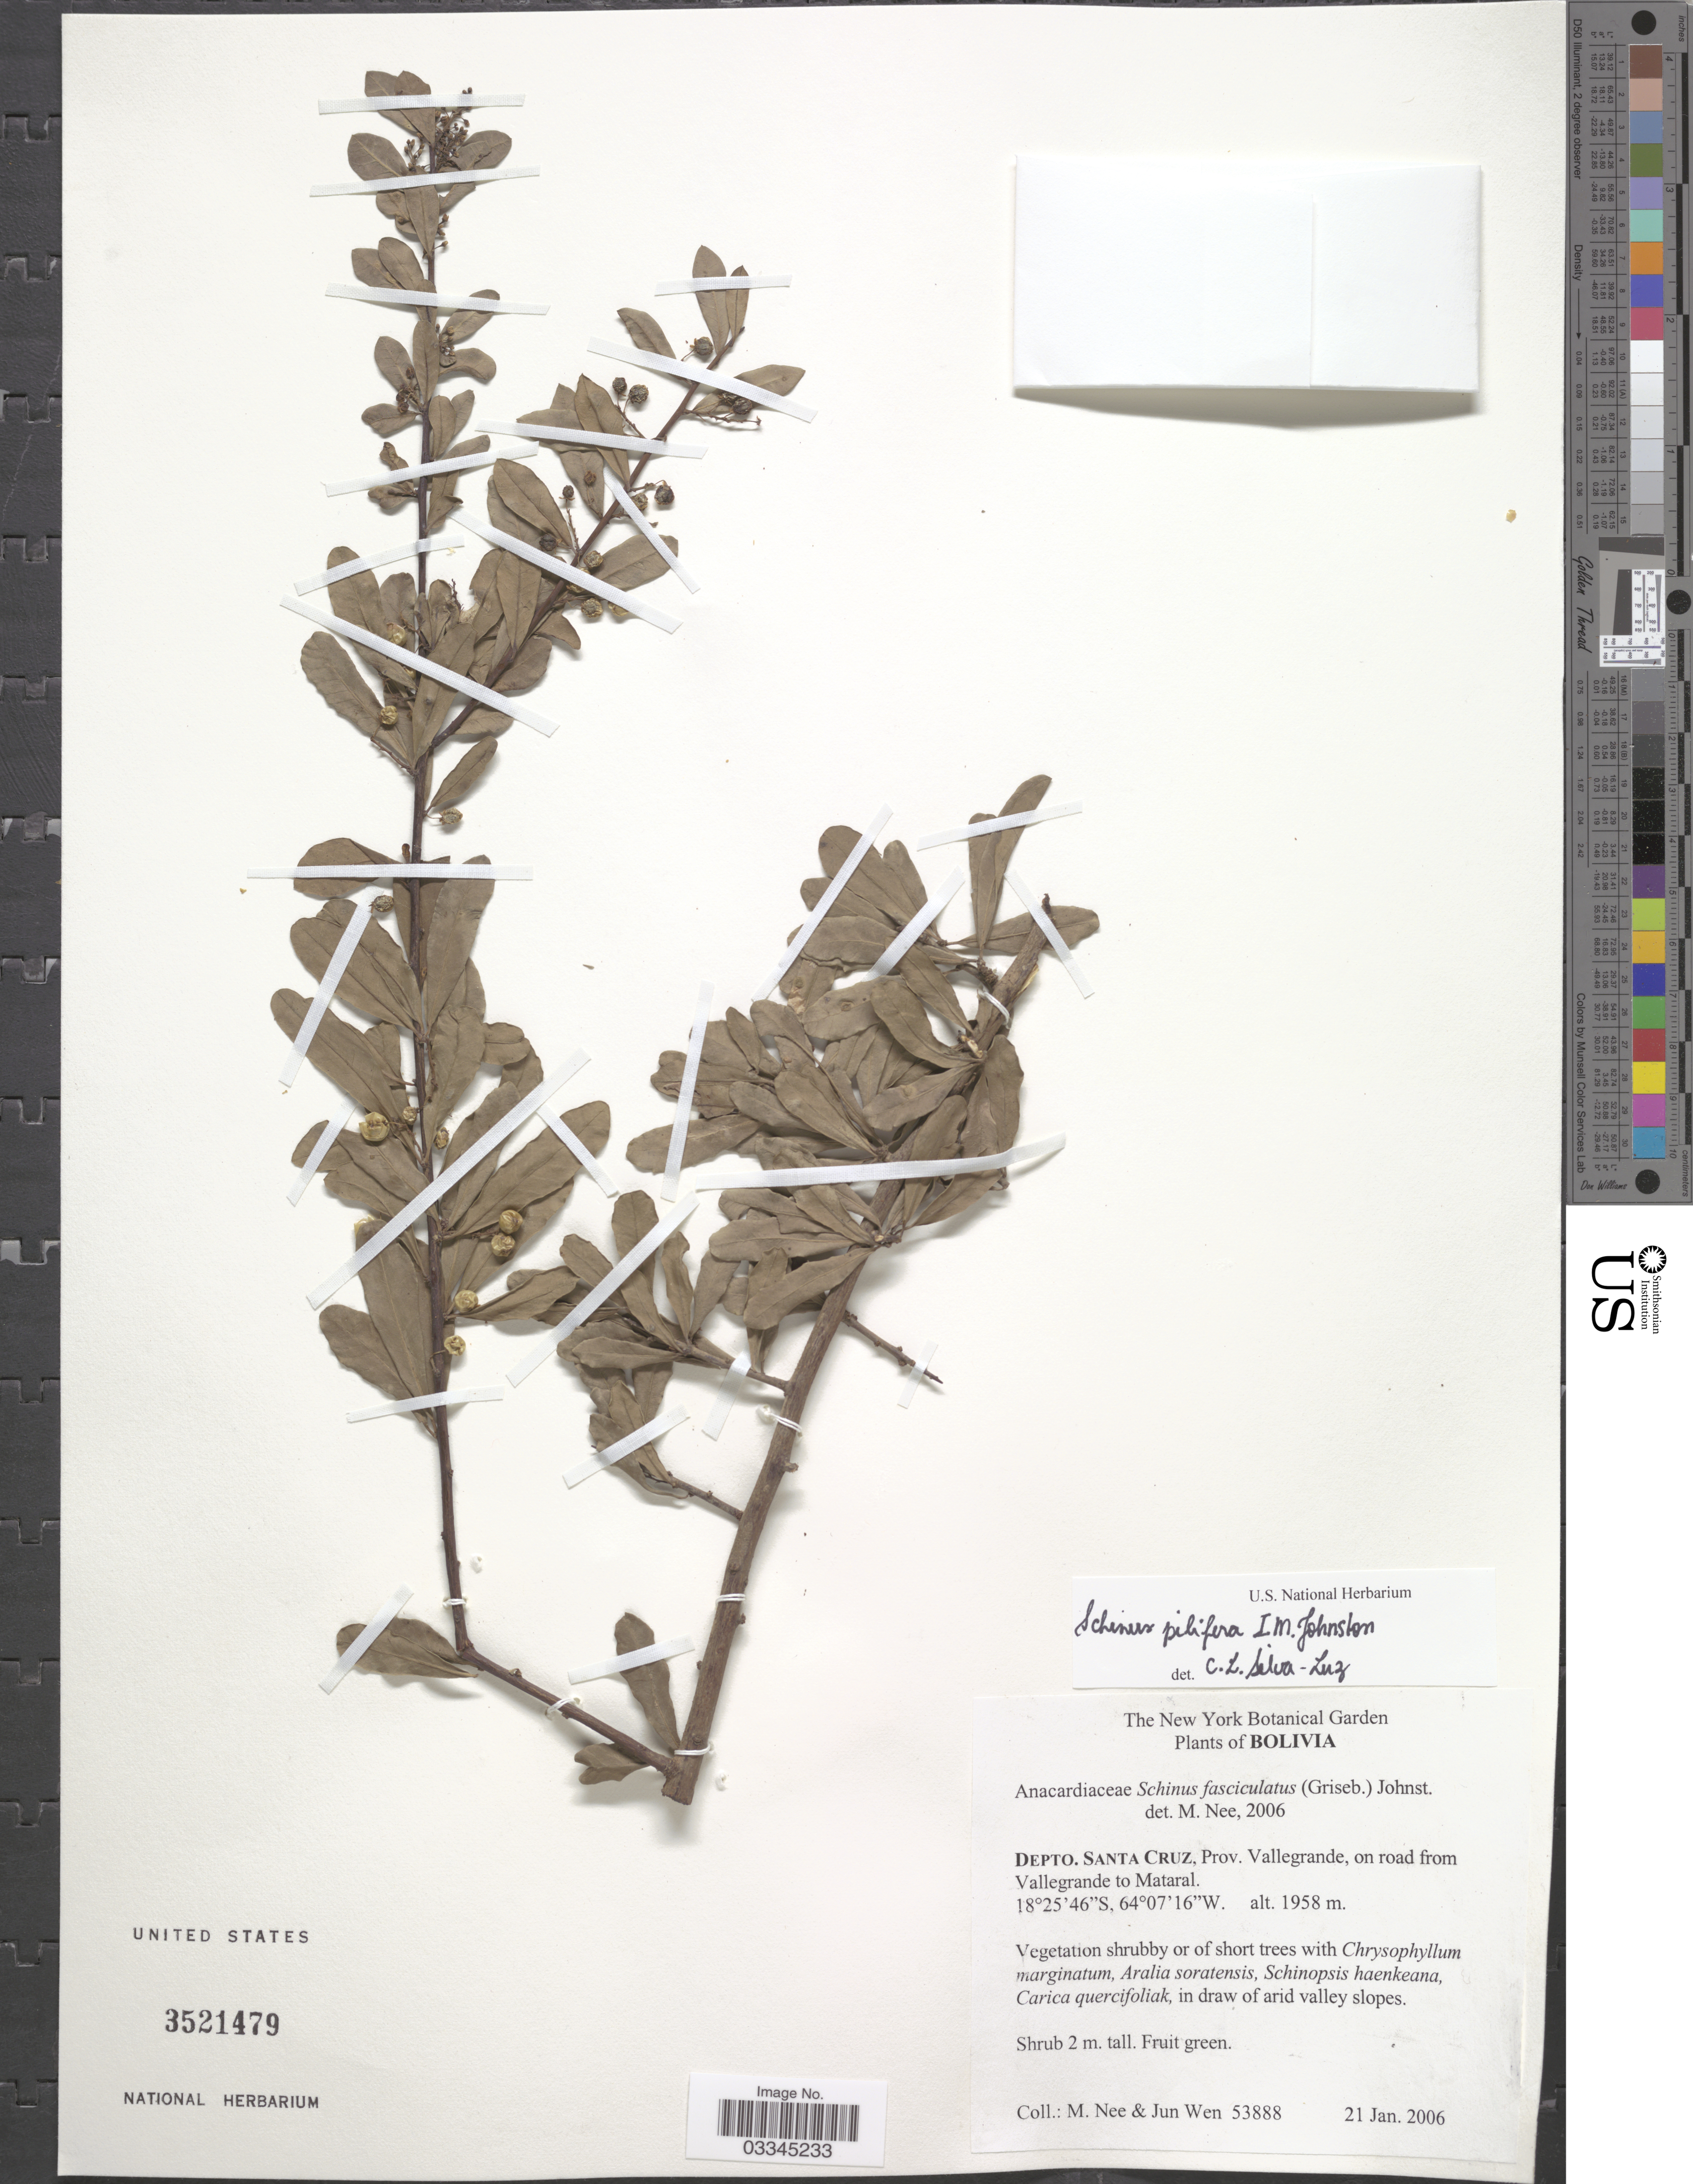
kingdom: Plantae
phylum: Tracheophyta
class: Magnoliopsida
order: Sapindales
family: Anacardiaceae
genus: Schinus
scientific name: Schinus pilifera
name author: I.M. Johnst.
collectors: M. Nee & J. Wen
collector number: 53888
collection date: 2006-01-21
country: Bolivia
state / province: Santa Cruz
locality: Depto. Santa Cruz, Prov. Vallegrande, on road from Vallegrande to Mataral.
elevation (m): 1958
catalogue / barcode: US 3521479